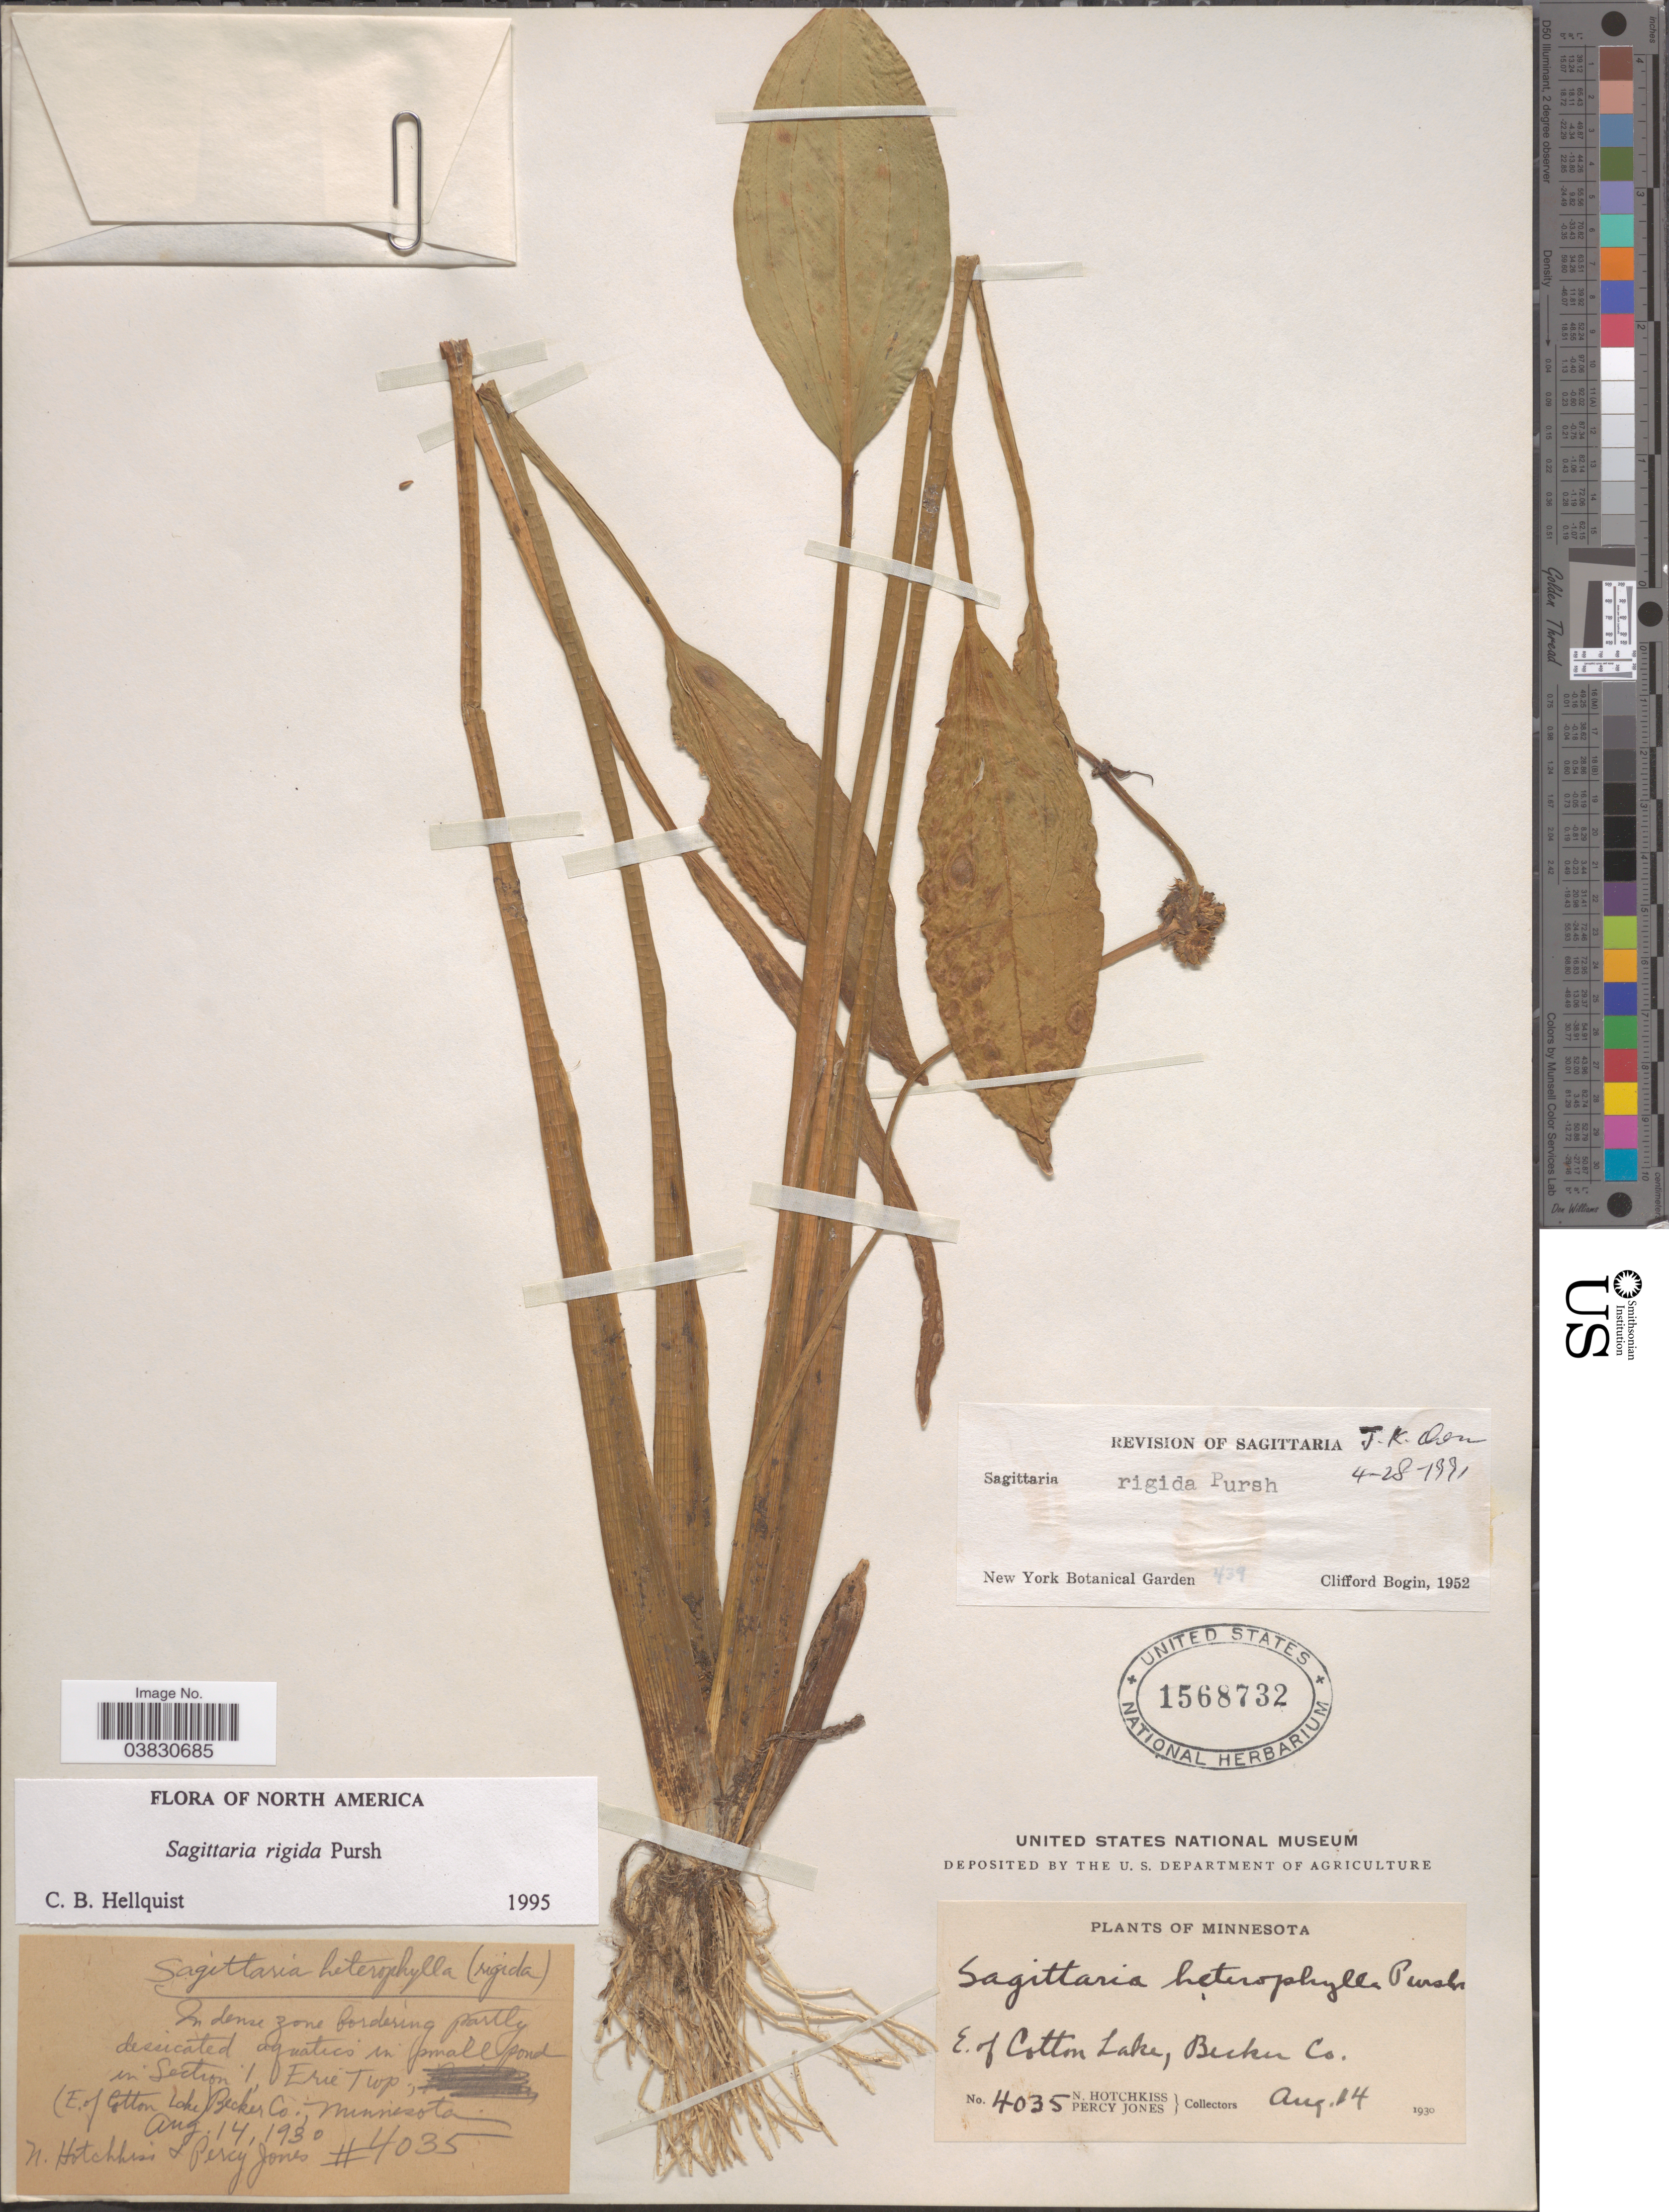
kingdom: Plantae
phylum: Tracheophyta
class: Liliopsida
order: Alismatales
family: Alismataceae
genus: Sagittaria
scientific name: Sagittaria rigida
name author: Pursh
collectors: N. Hotchkiss & P. Jones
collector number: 4035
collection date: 1930-08-14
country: United States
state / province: Minnesota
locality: Small pond in Section 1, Erie Twp. E. of Cotton Lake, Becker Co.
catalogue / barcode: US 1568732